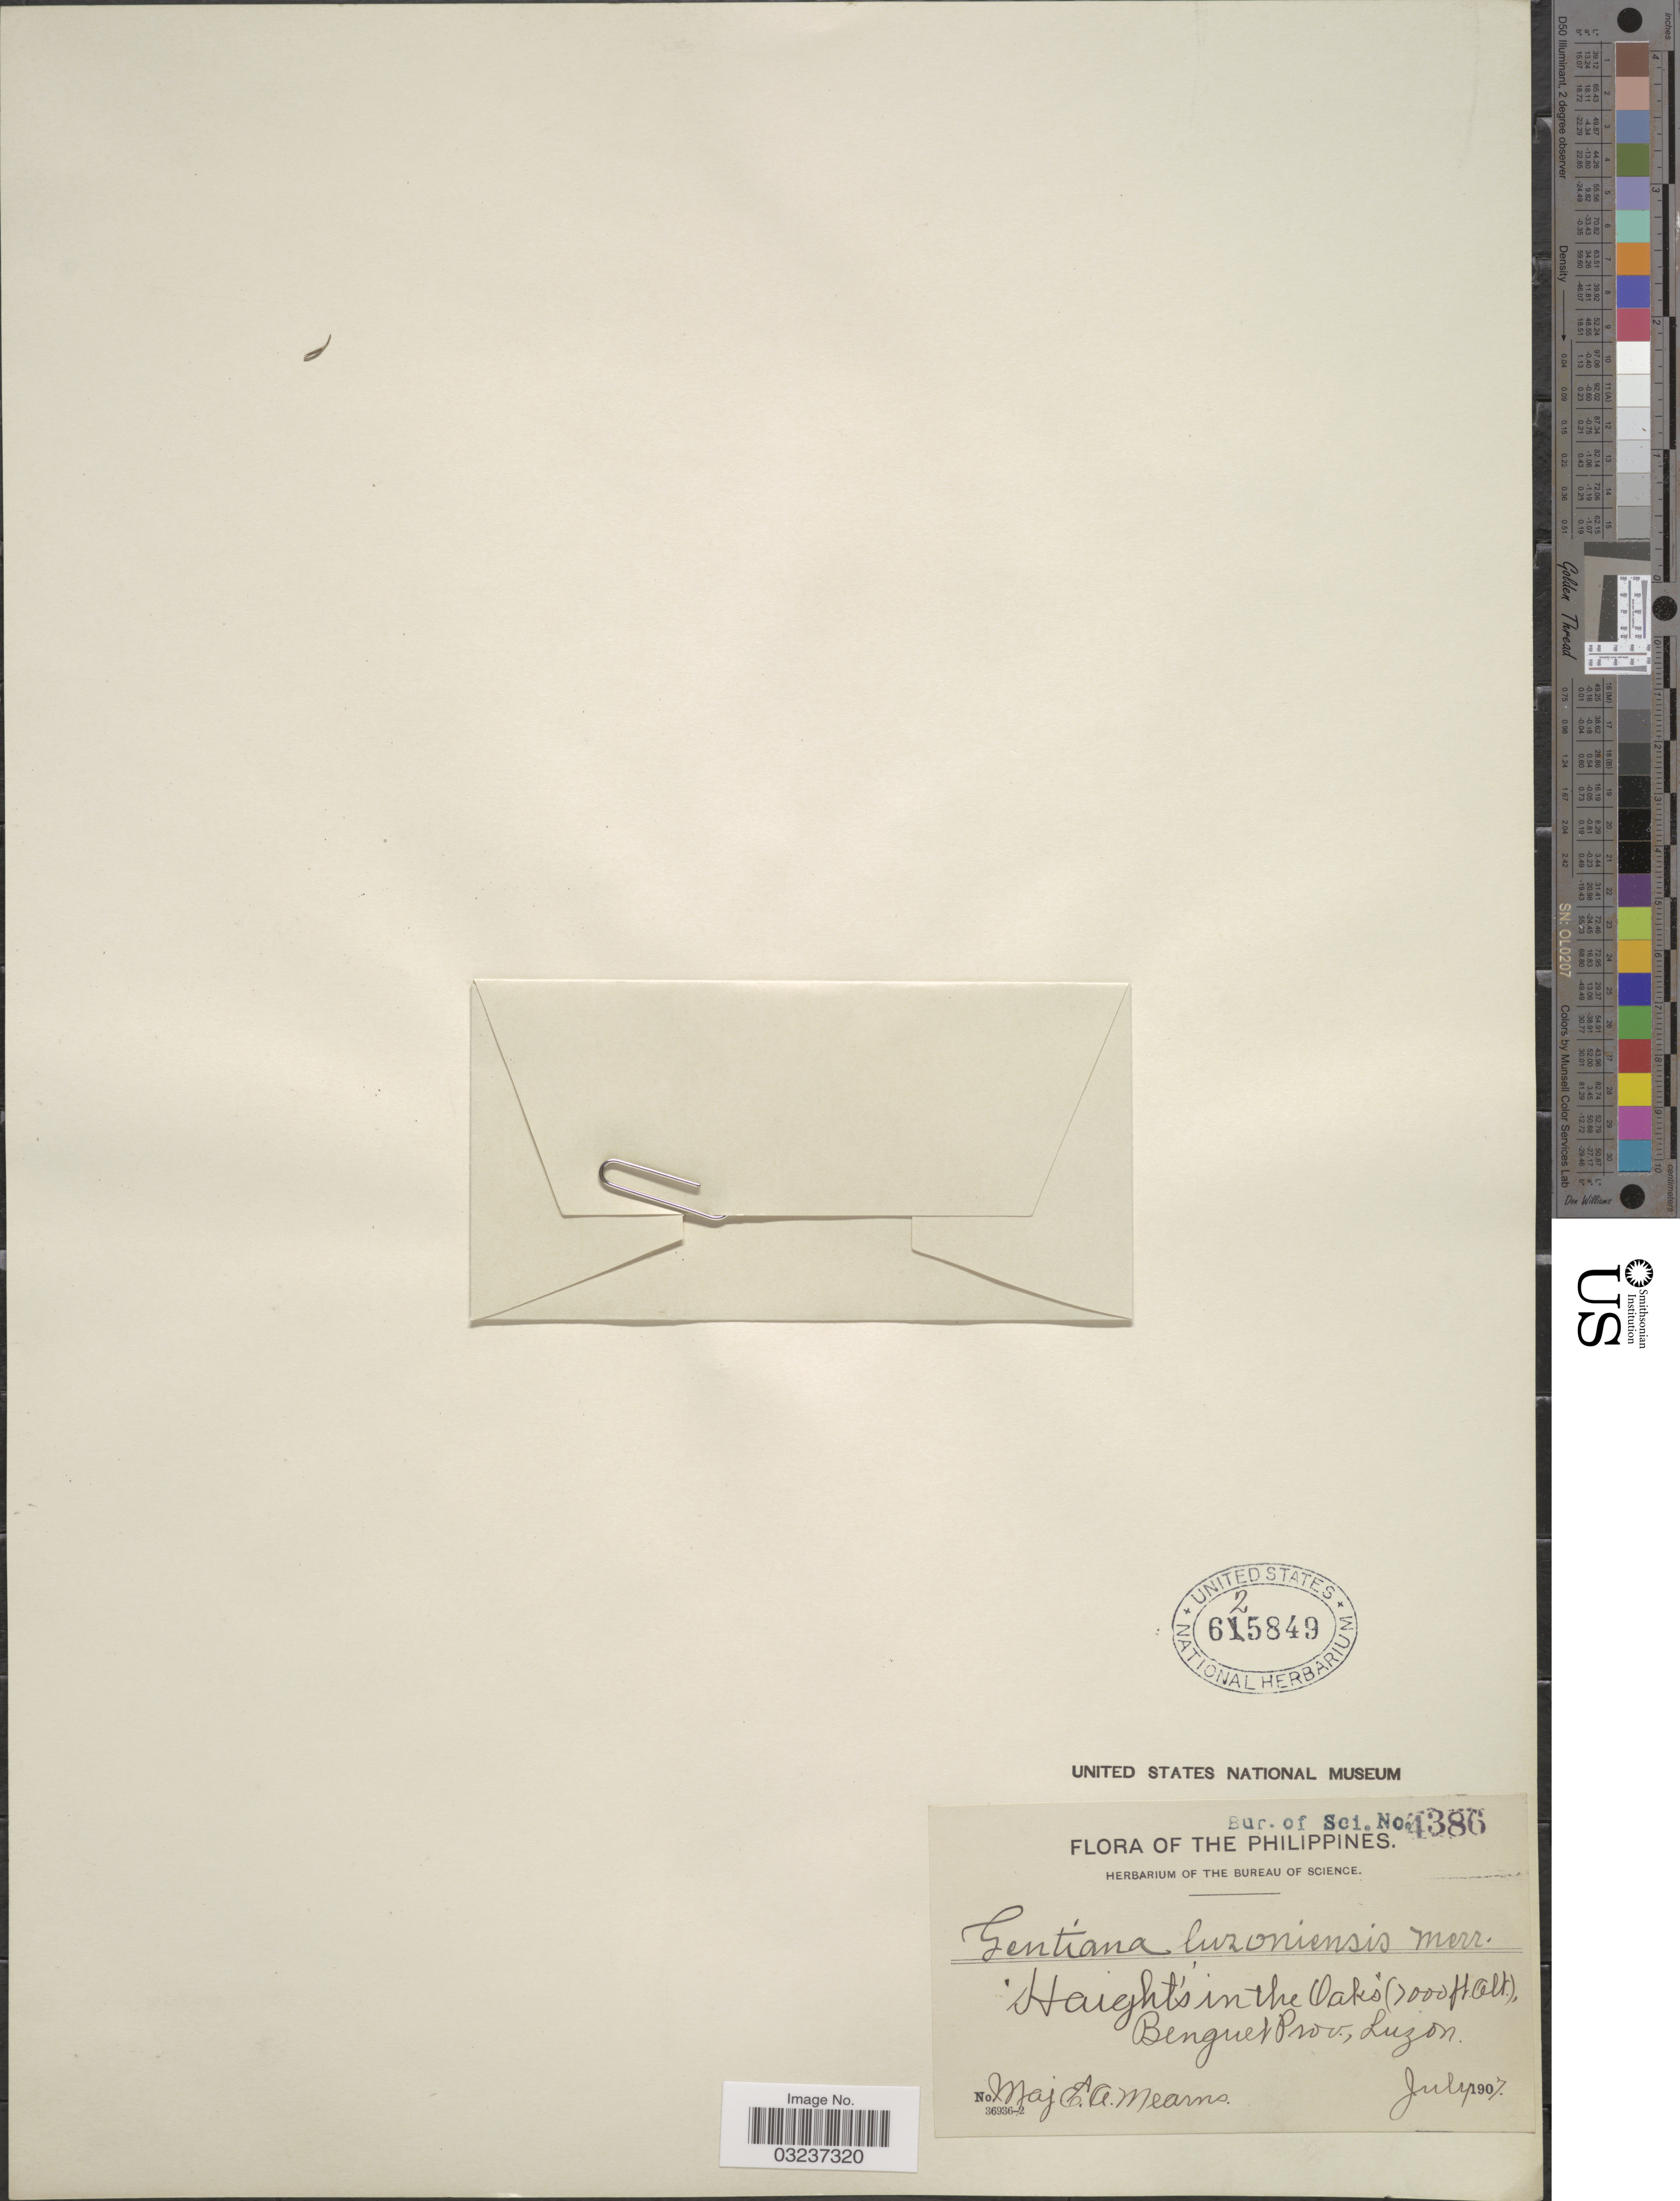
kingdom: Plantae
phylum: Tracheophyta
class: Magnoliopsida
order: Gentianales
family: Gentianaceae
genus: Gentiana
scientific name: Gentiana luzoniensis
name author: Merr.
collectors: E. A. Mearns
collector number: Bur. of Sci. 4386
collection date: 1907-07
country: Philippines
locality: Haight's in the Oaks. Benguet Prov., Luzon.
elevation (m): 2134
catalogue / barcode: US 625849